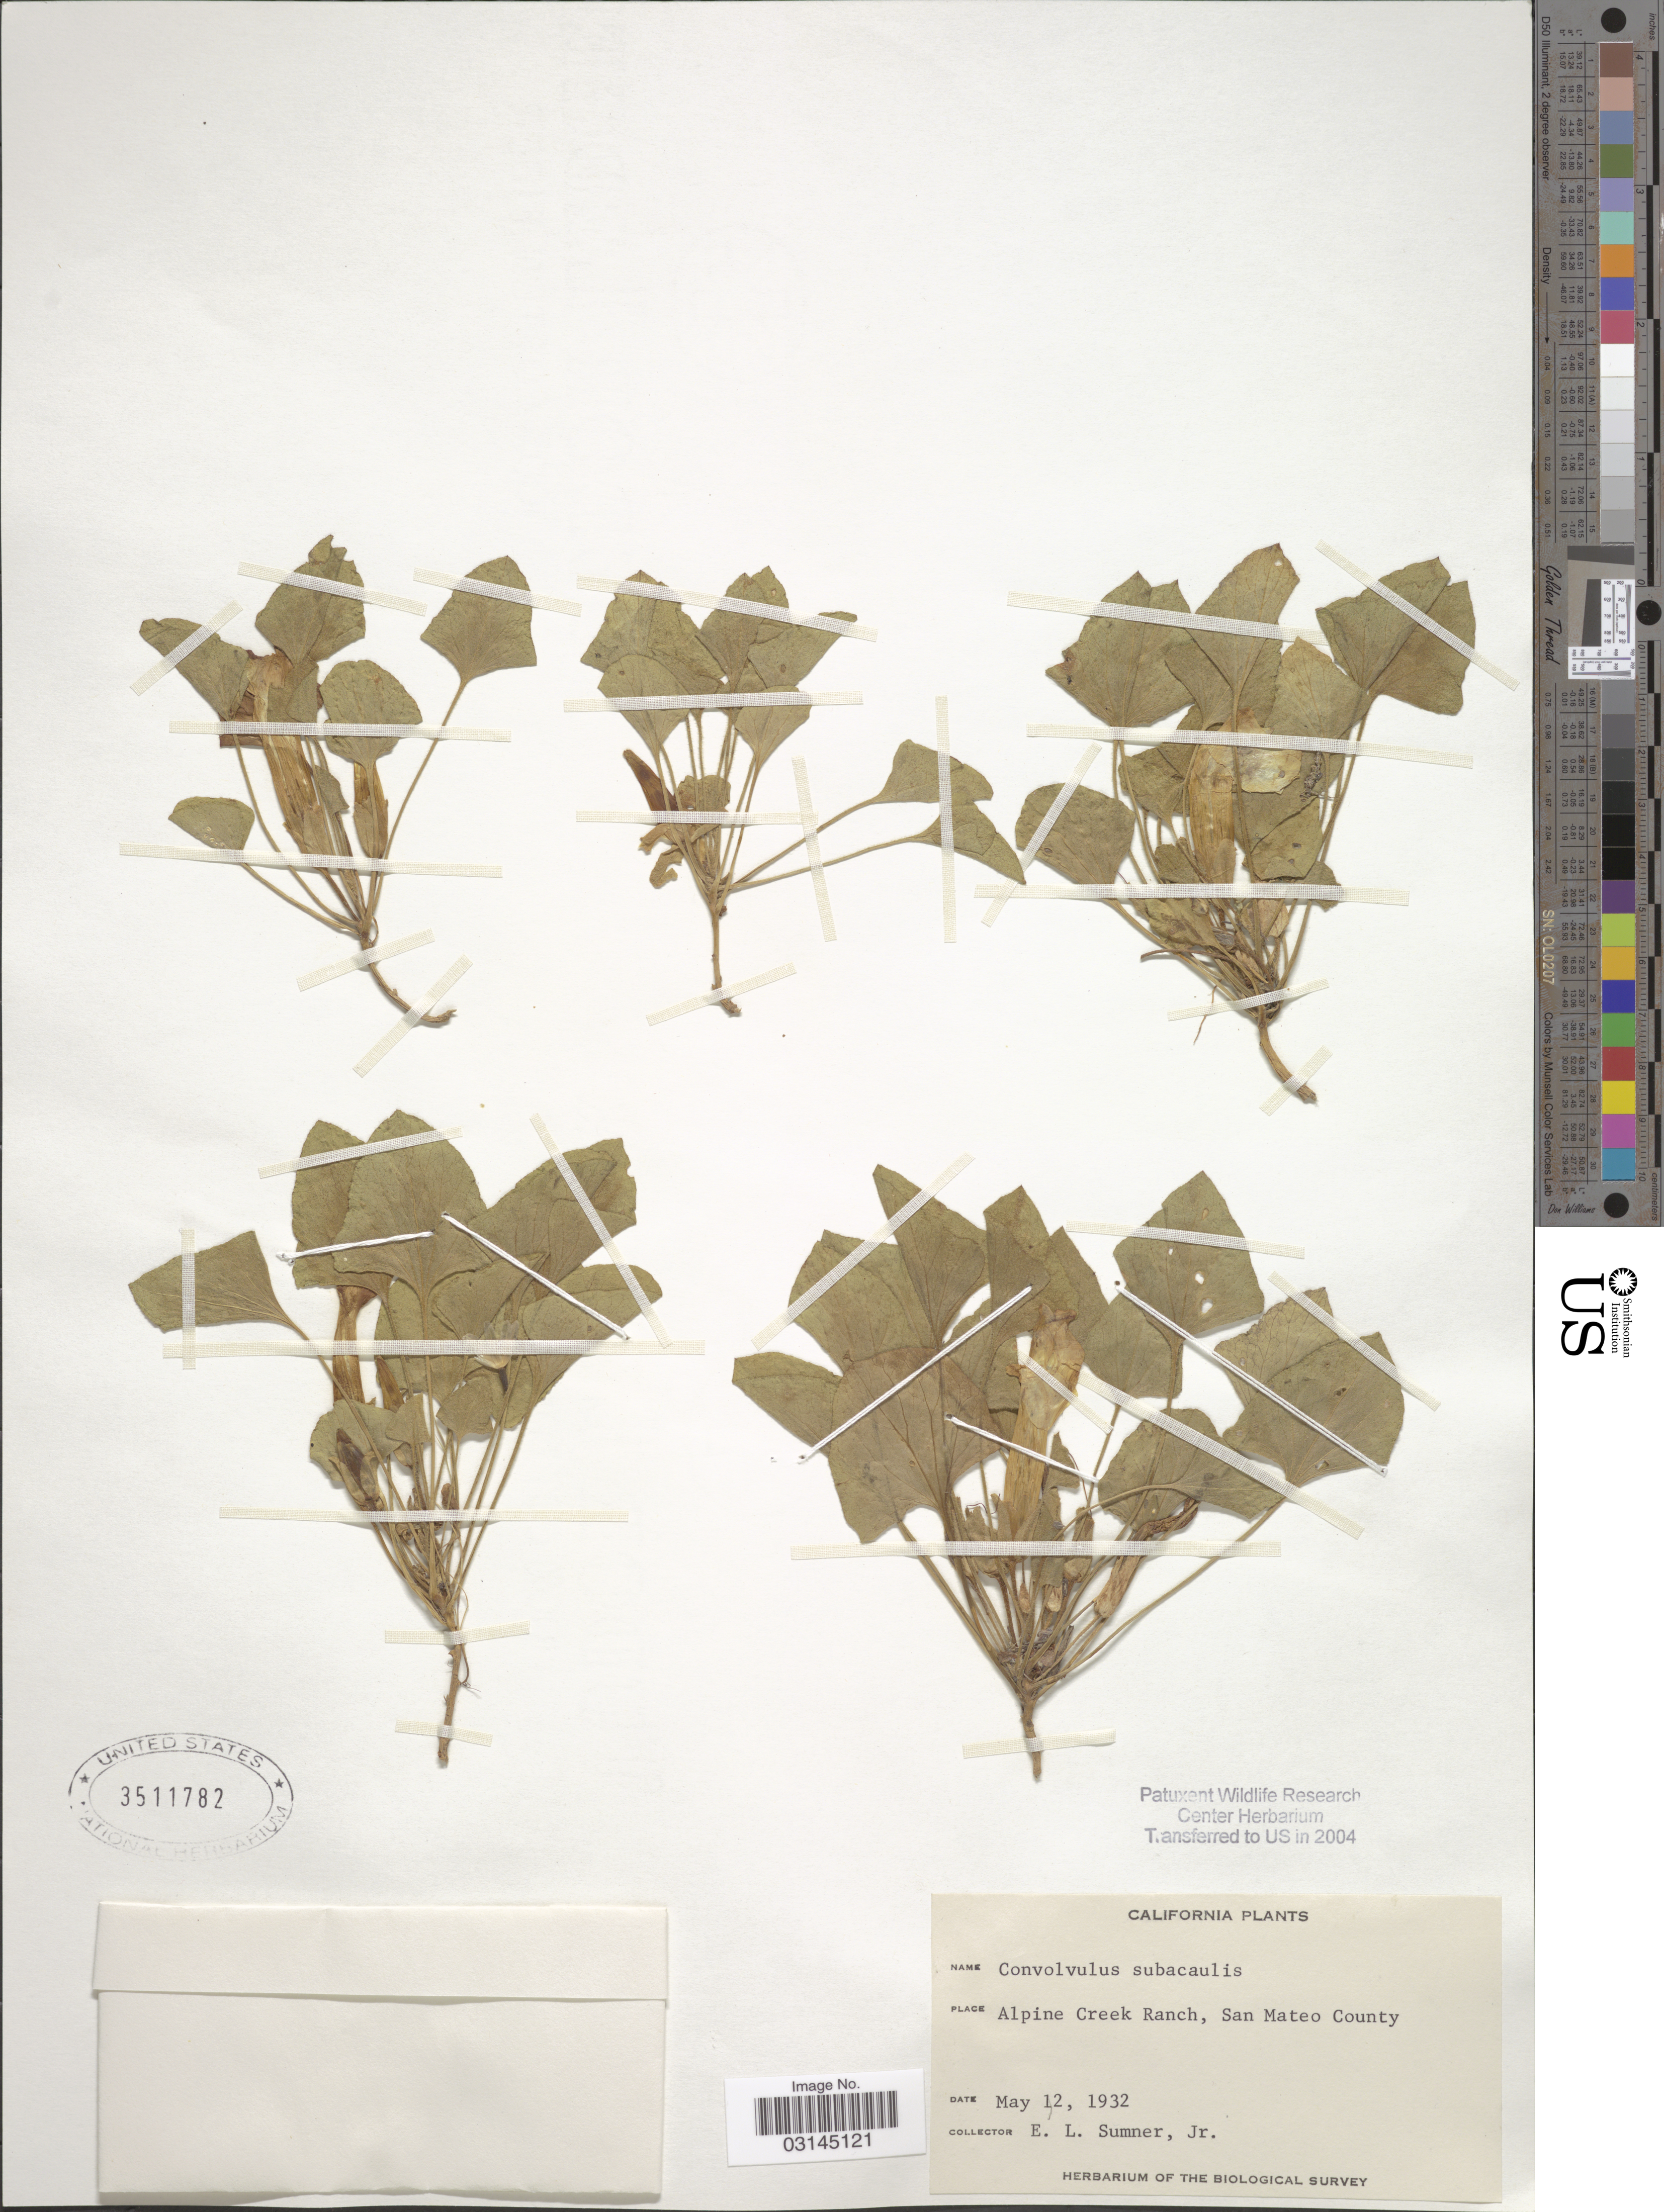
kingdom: Plantae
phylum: Tracheophyta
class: Magnoliopsida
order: Solanales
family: Convolvulaceae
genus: Convolvulus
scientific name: Convolvulus subacaulis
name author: (Hook. & Arn.) Greene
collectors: E. Sumner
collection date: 1932-05-12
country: United States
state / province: California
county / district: San Mateo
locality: Alpine Creek Ranch, San Mateo County.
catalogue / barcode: US 3511782